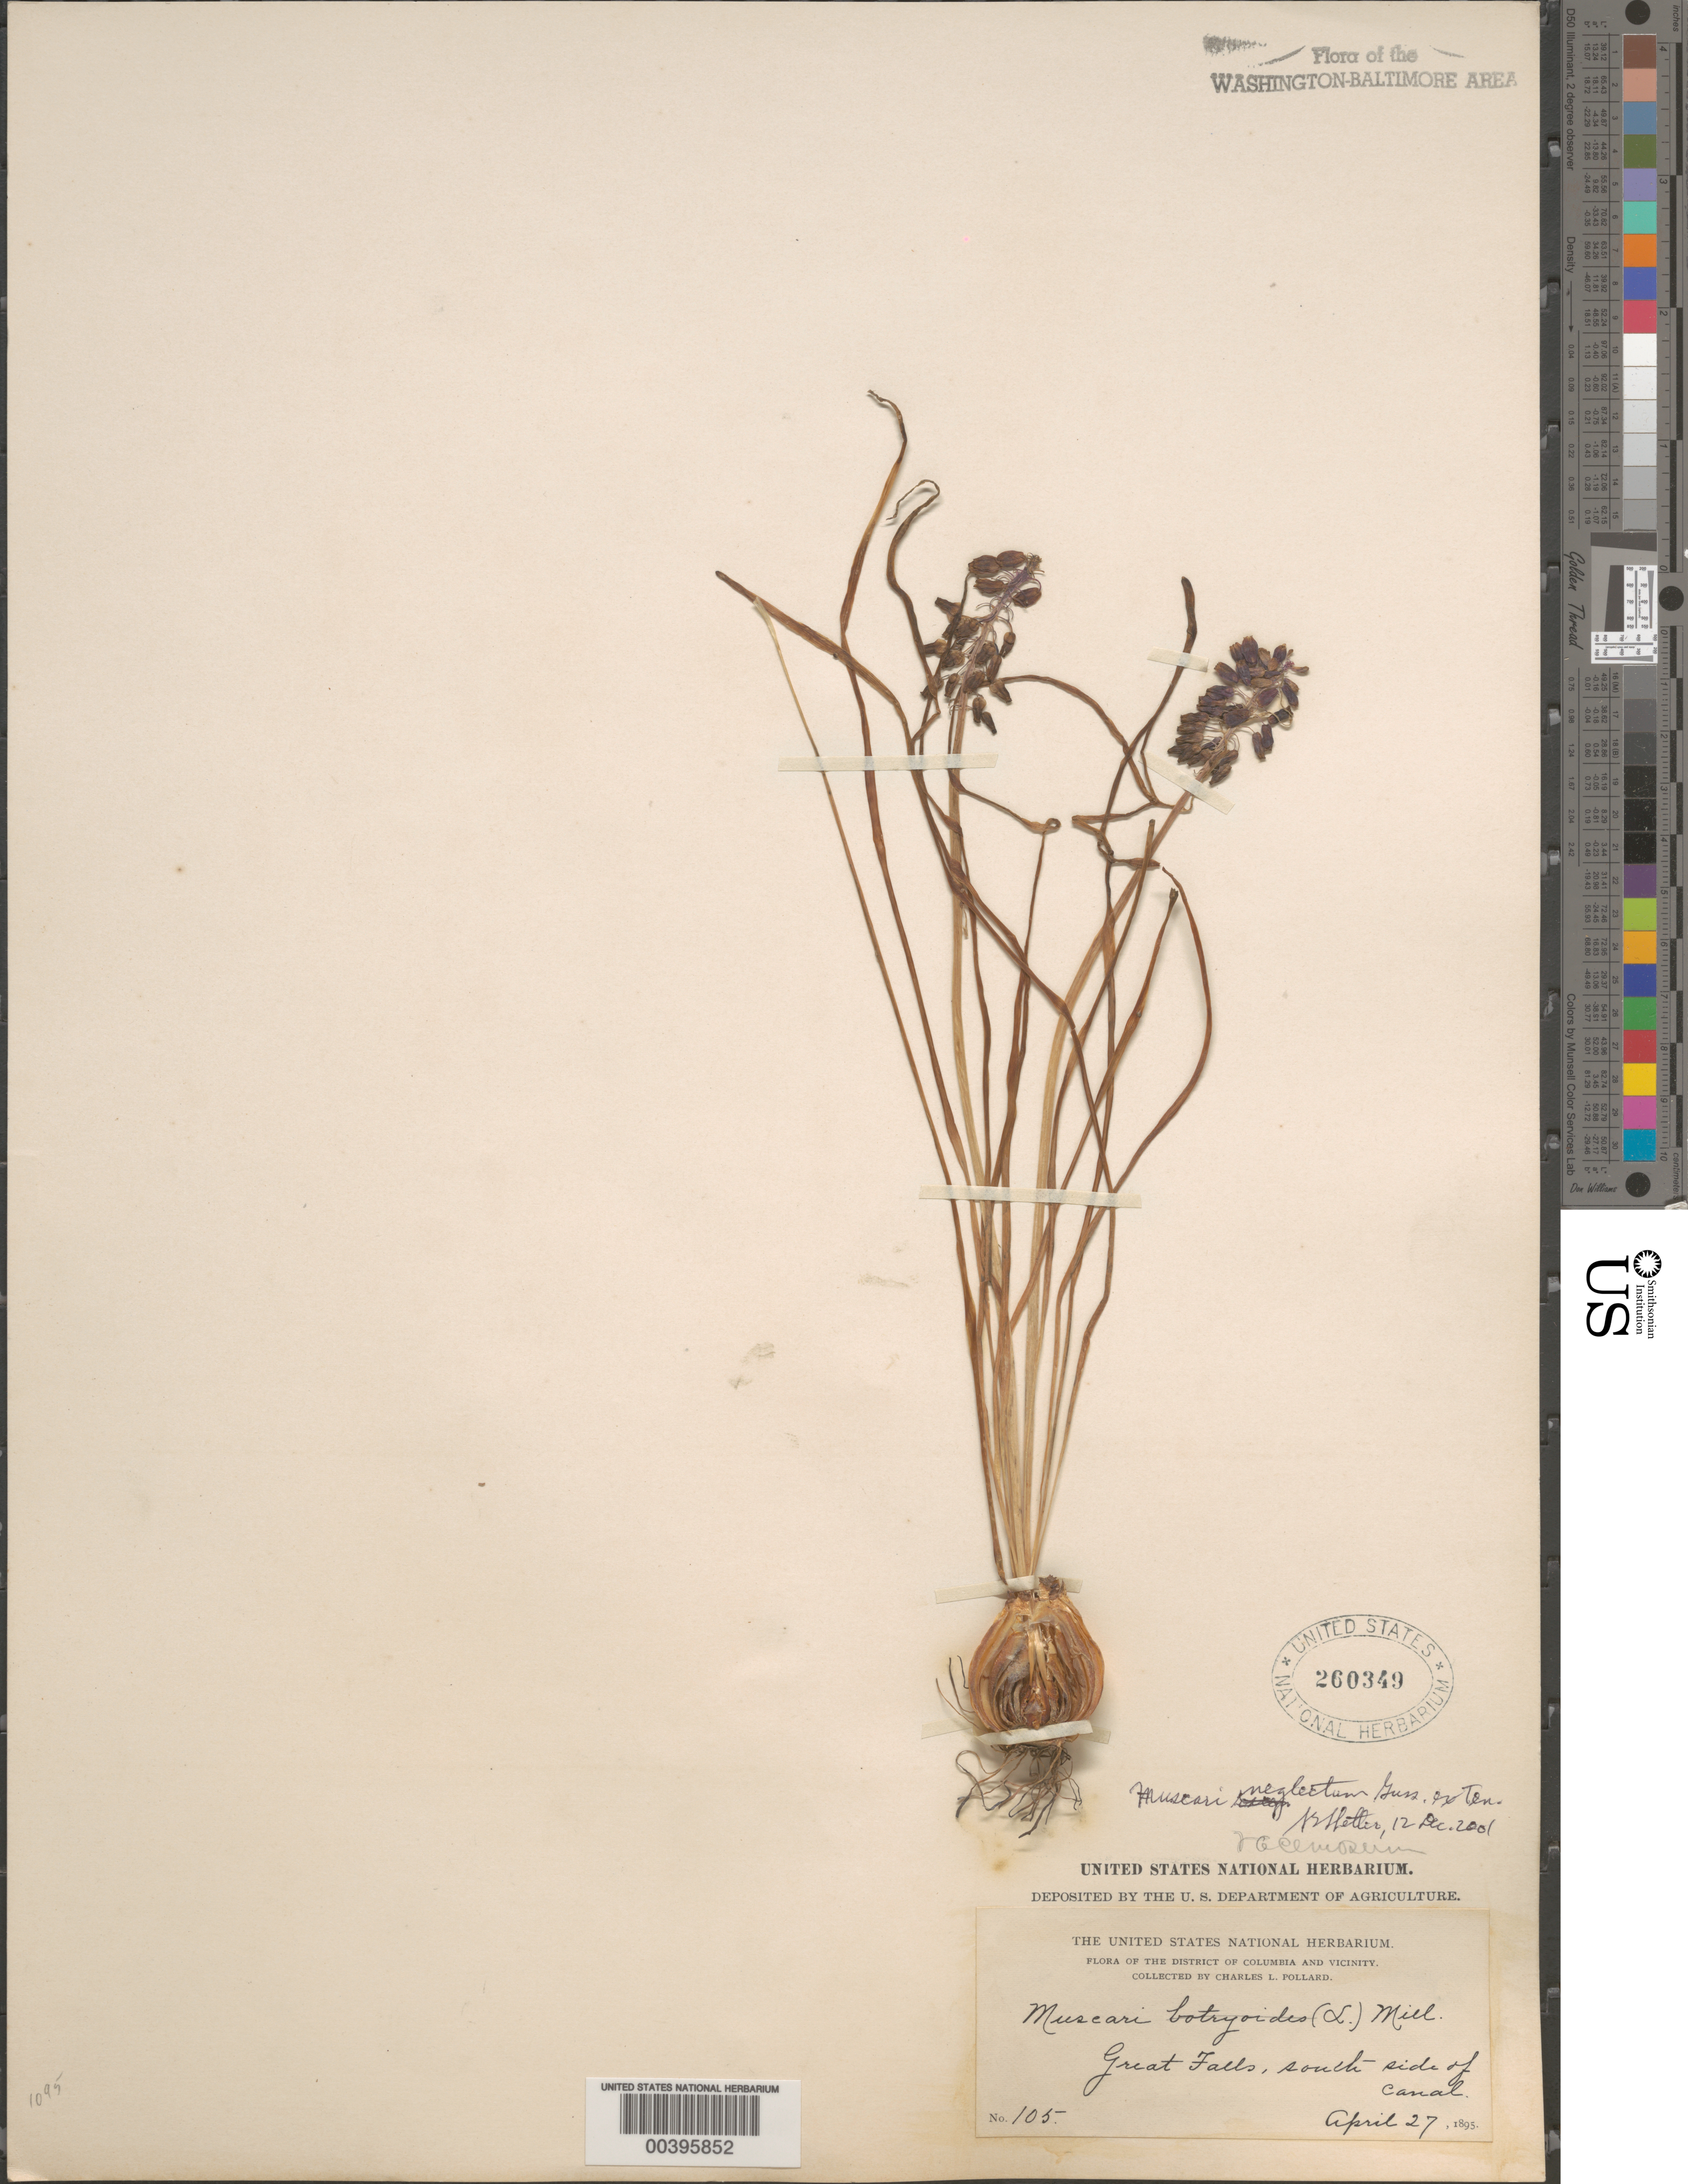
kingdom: Plantae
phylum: Tracheophyta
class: Liliopsida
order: Asparagales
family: Asparagaceae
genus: Muscari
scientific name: Muscari neglectum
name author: Gussone ex Ten.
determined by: Shetler, Stanwyn G., (US), NMNH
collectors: C. L. Pollard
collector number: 105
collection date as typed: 27 Apr 1895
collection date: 1895-04-27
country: United States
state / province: Maryland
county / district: Montgomery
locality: Great Falls C. & O. Canal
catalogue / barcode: US 260349